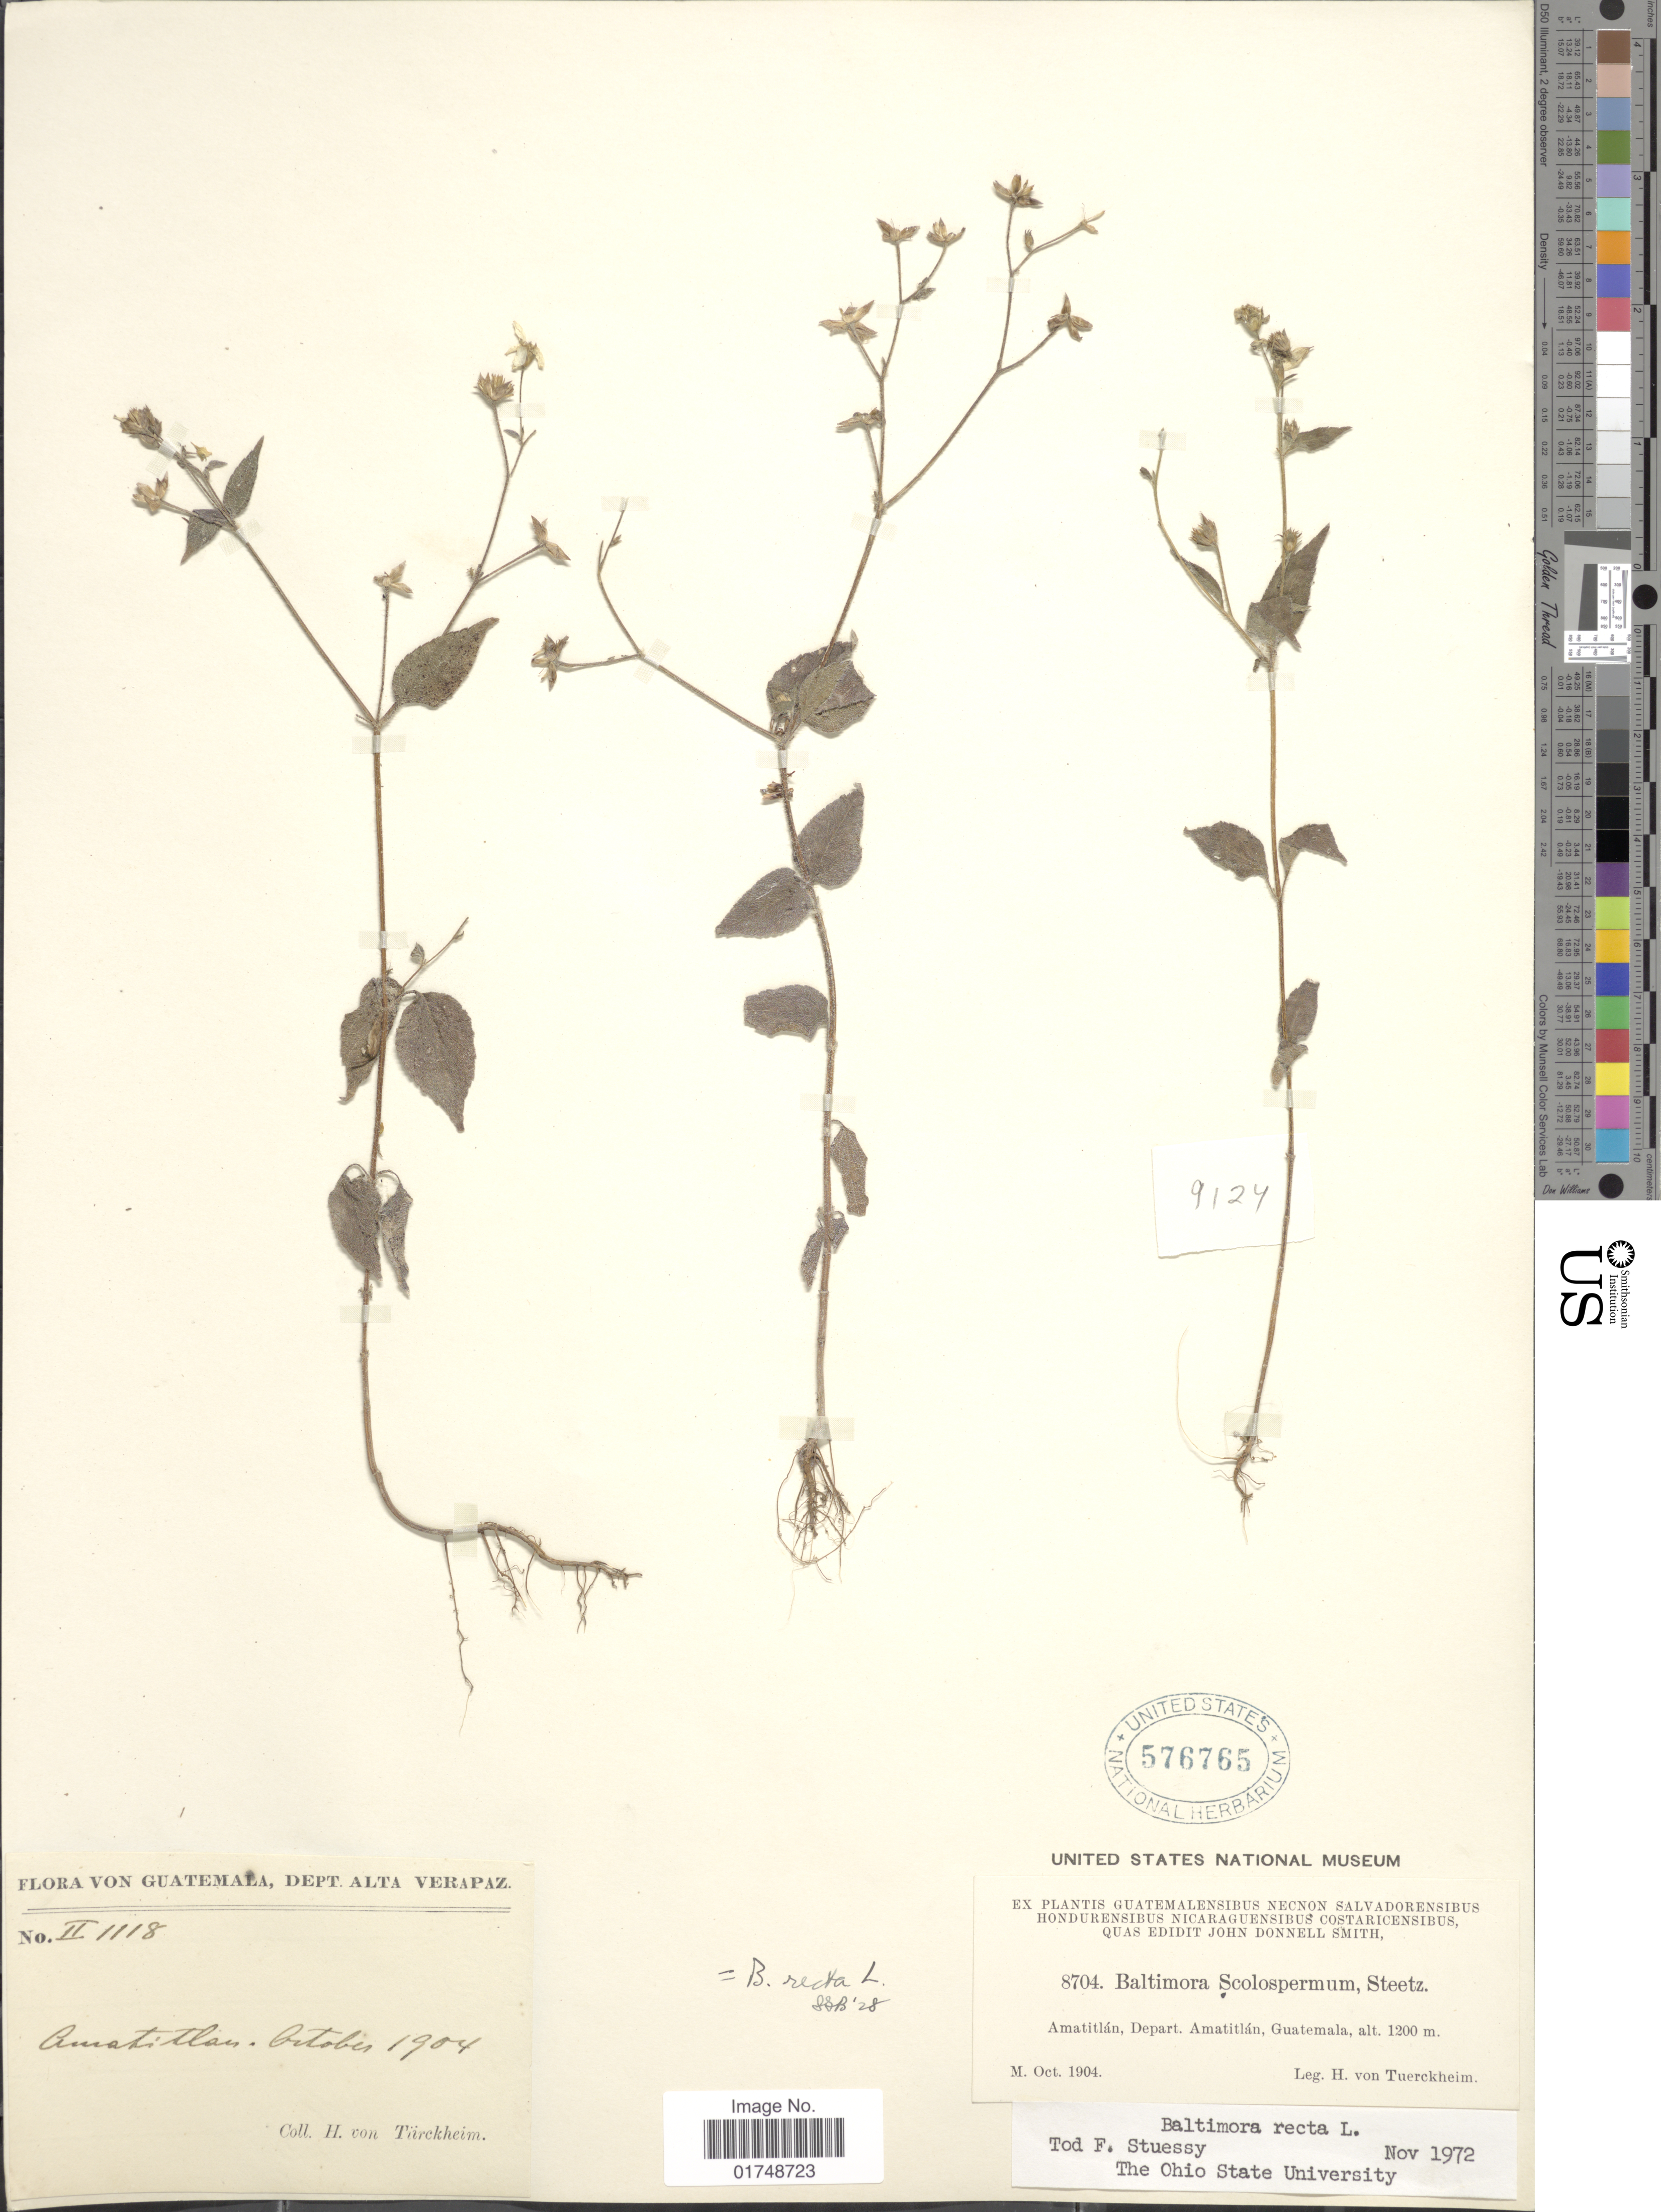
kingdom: Plantae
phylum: Tracheophyta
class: Magnoliopsida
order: Asterales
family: Asteraceae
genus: Baltimora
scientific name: Baltimora recta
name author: L.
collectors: H. von Türckheim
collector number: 8704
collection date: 1904-10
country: Guatemala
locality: Amatitlan, Depart. Amatitlan. Guatemala. Dept. Alta Verapaz.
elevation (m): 1200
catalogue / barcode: US 576765